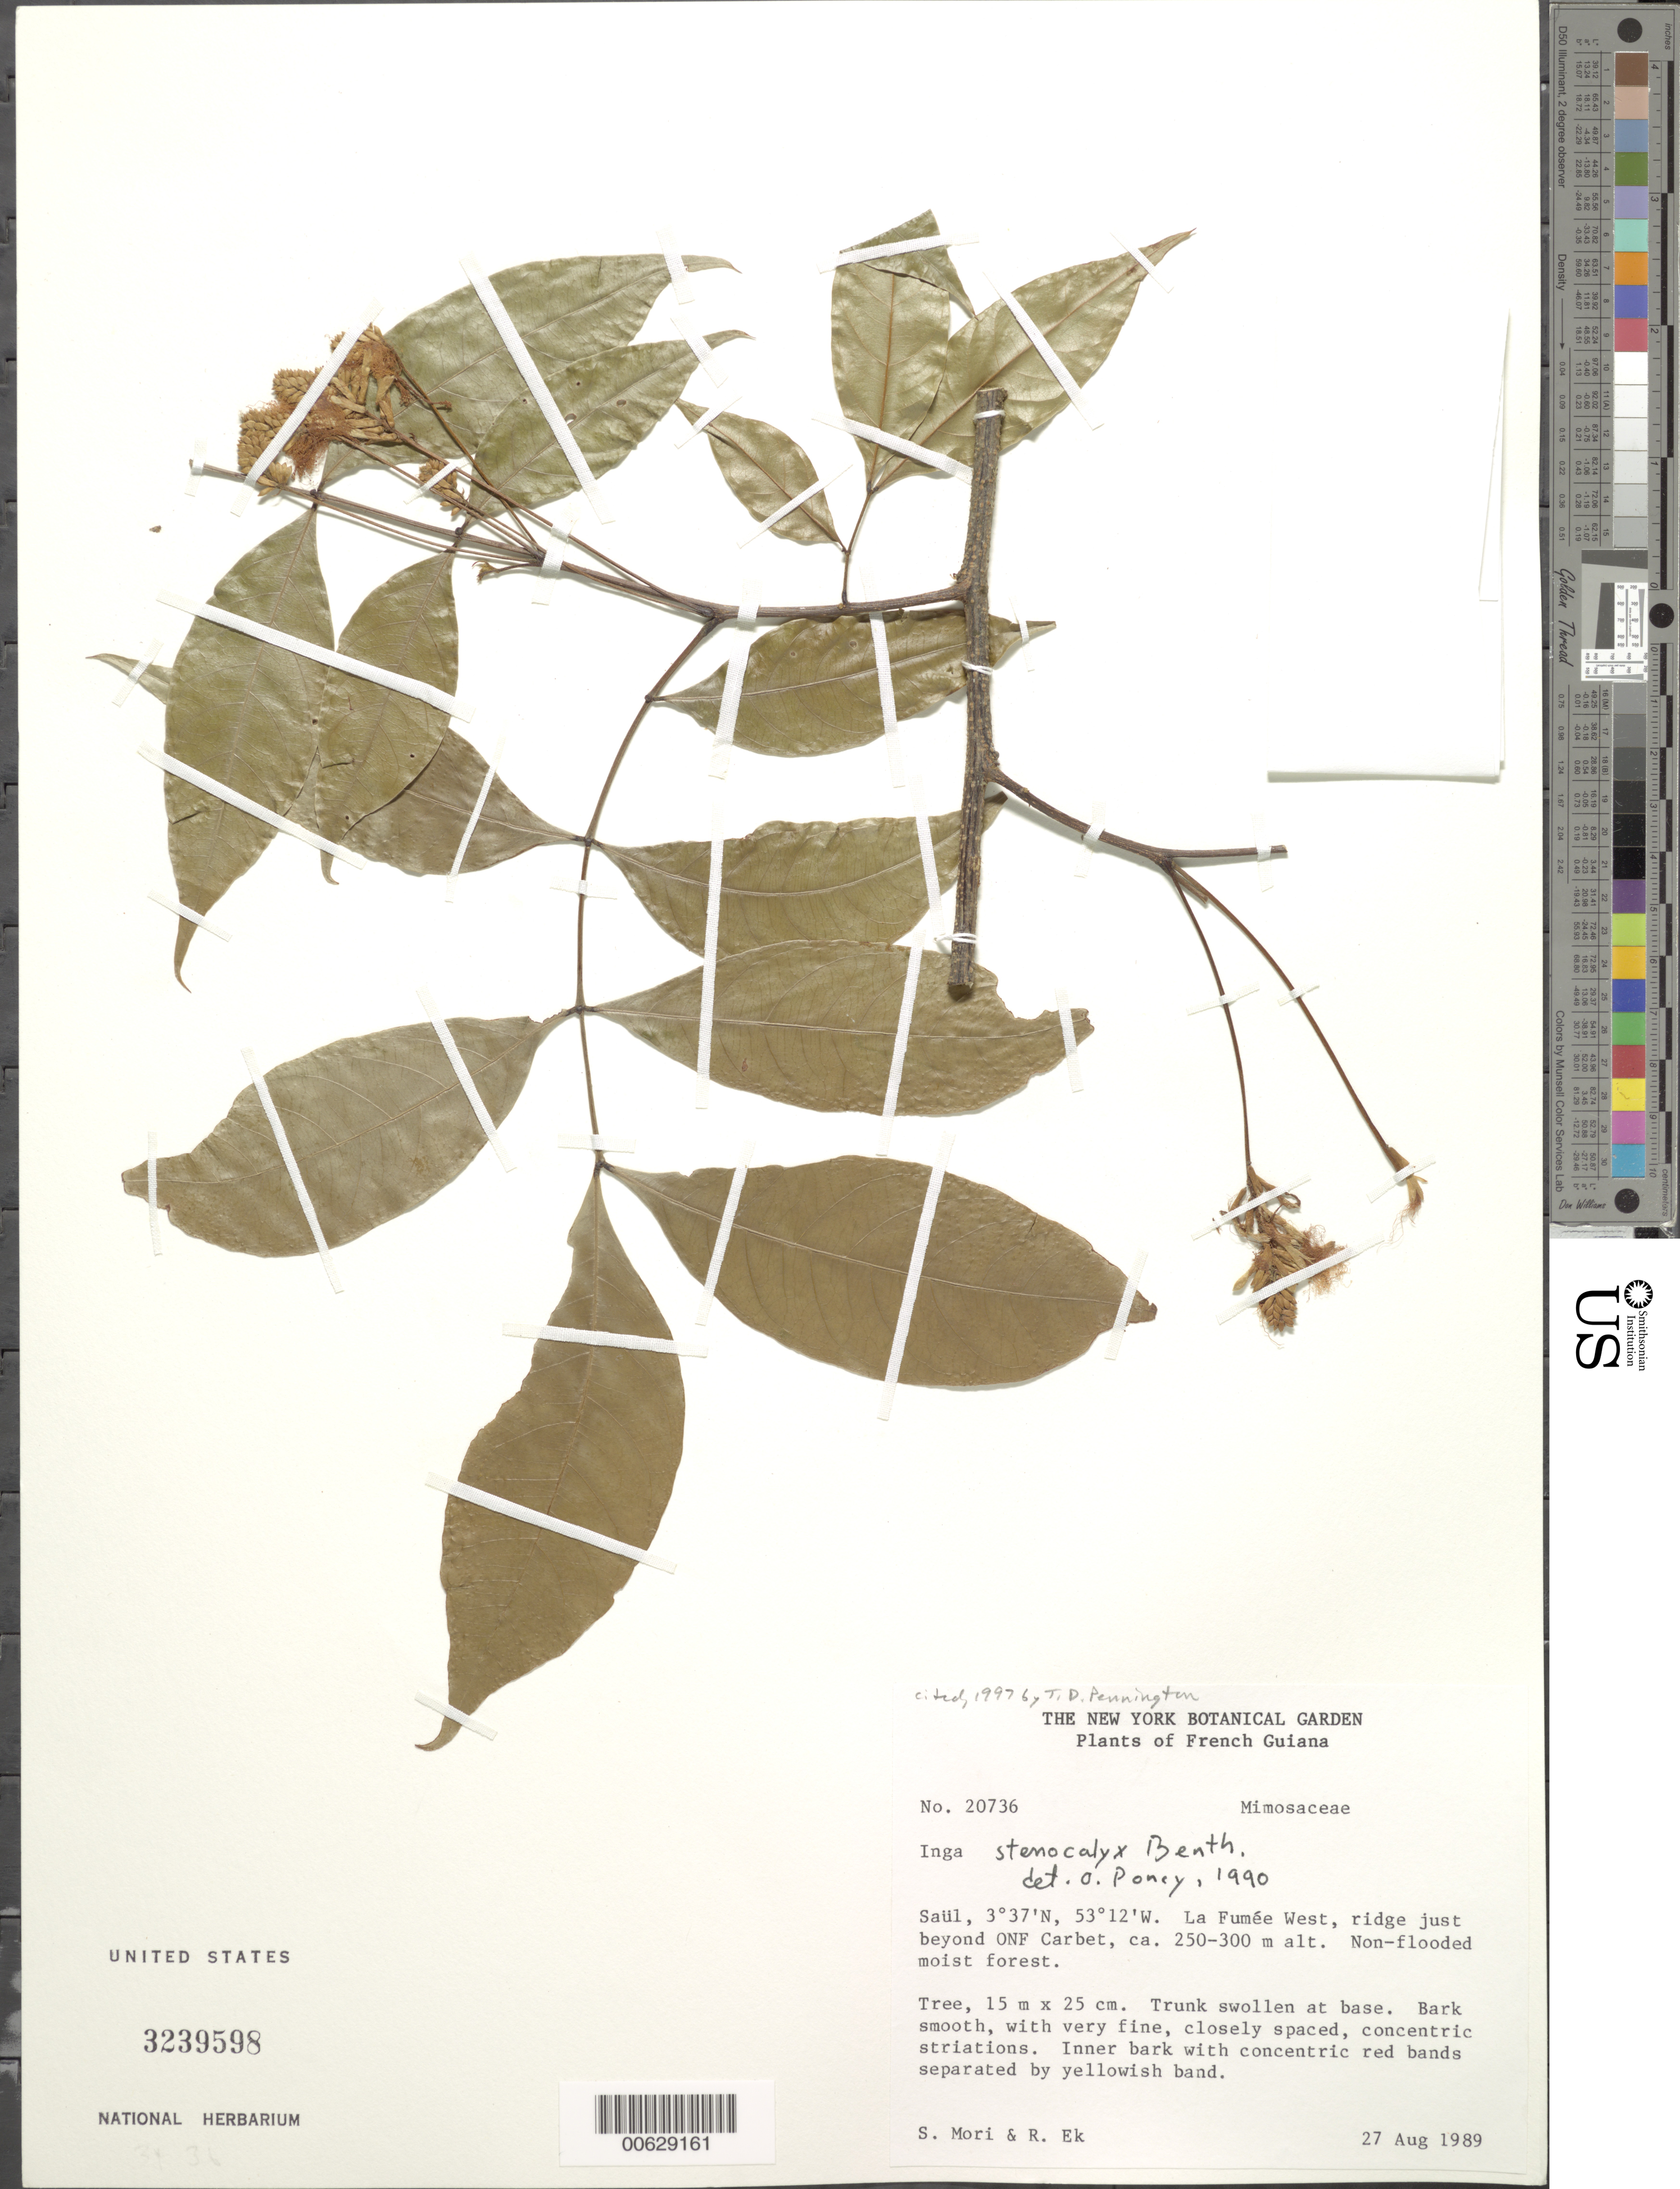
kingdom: Plantae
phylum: Tracheophyta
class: Magnoliopsida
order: Fabales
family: Fabaceae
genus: Inga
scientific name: Inga stenocalyx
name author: Spruce ex Benth.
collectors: S. Mori & R. C. Ek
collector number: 20736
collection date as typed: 27-Aug-89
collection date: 1989-08-27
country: French Guiana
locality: Saül, La Fumée West, ridge just beyond ONF Carbet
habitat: Non-flooded moist forest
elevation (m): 250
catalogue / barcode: US 3239598